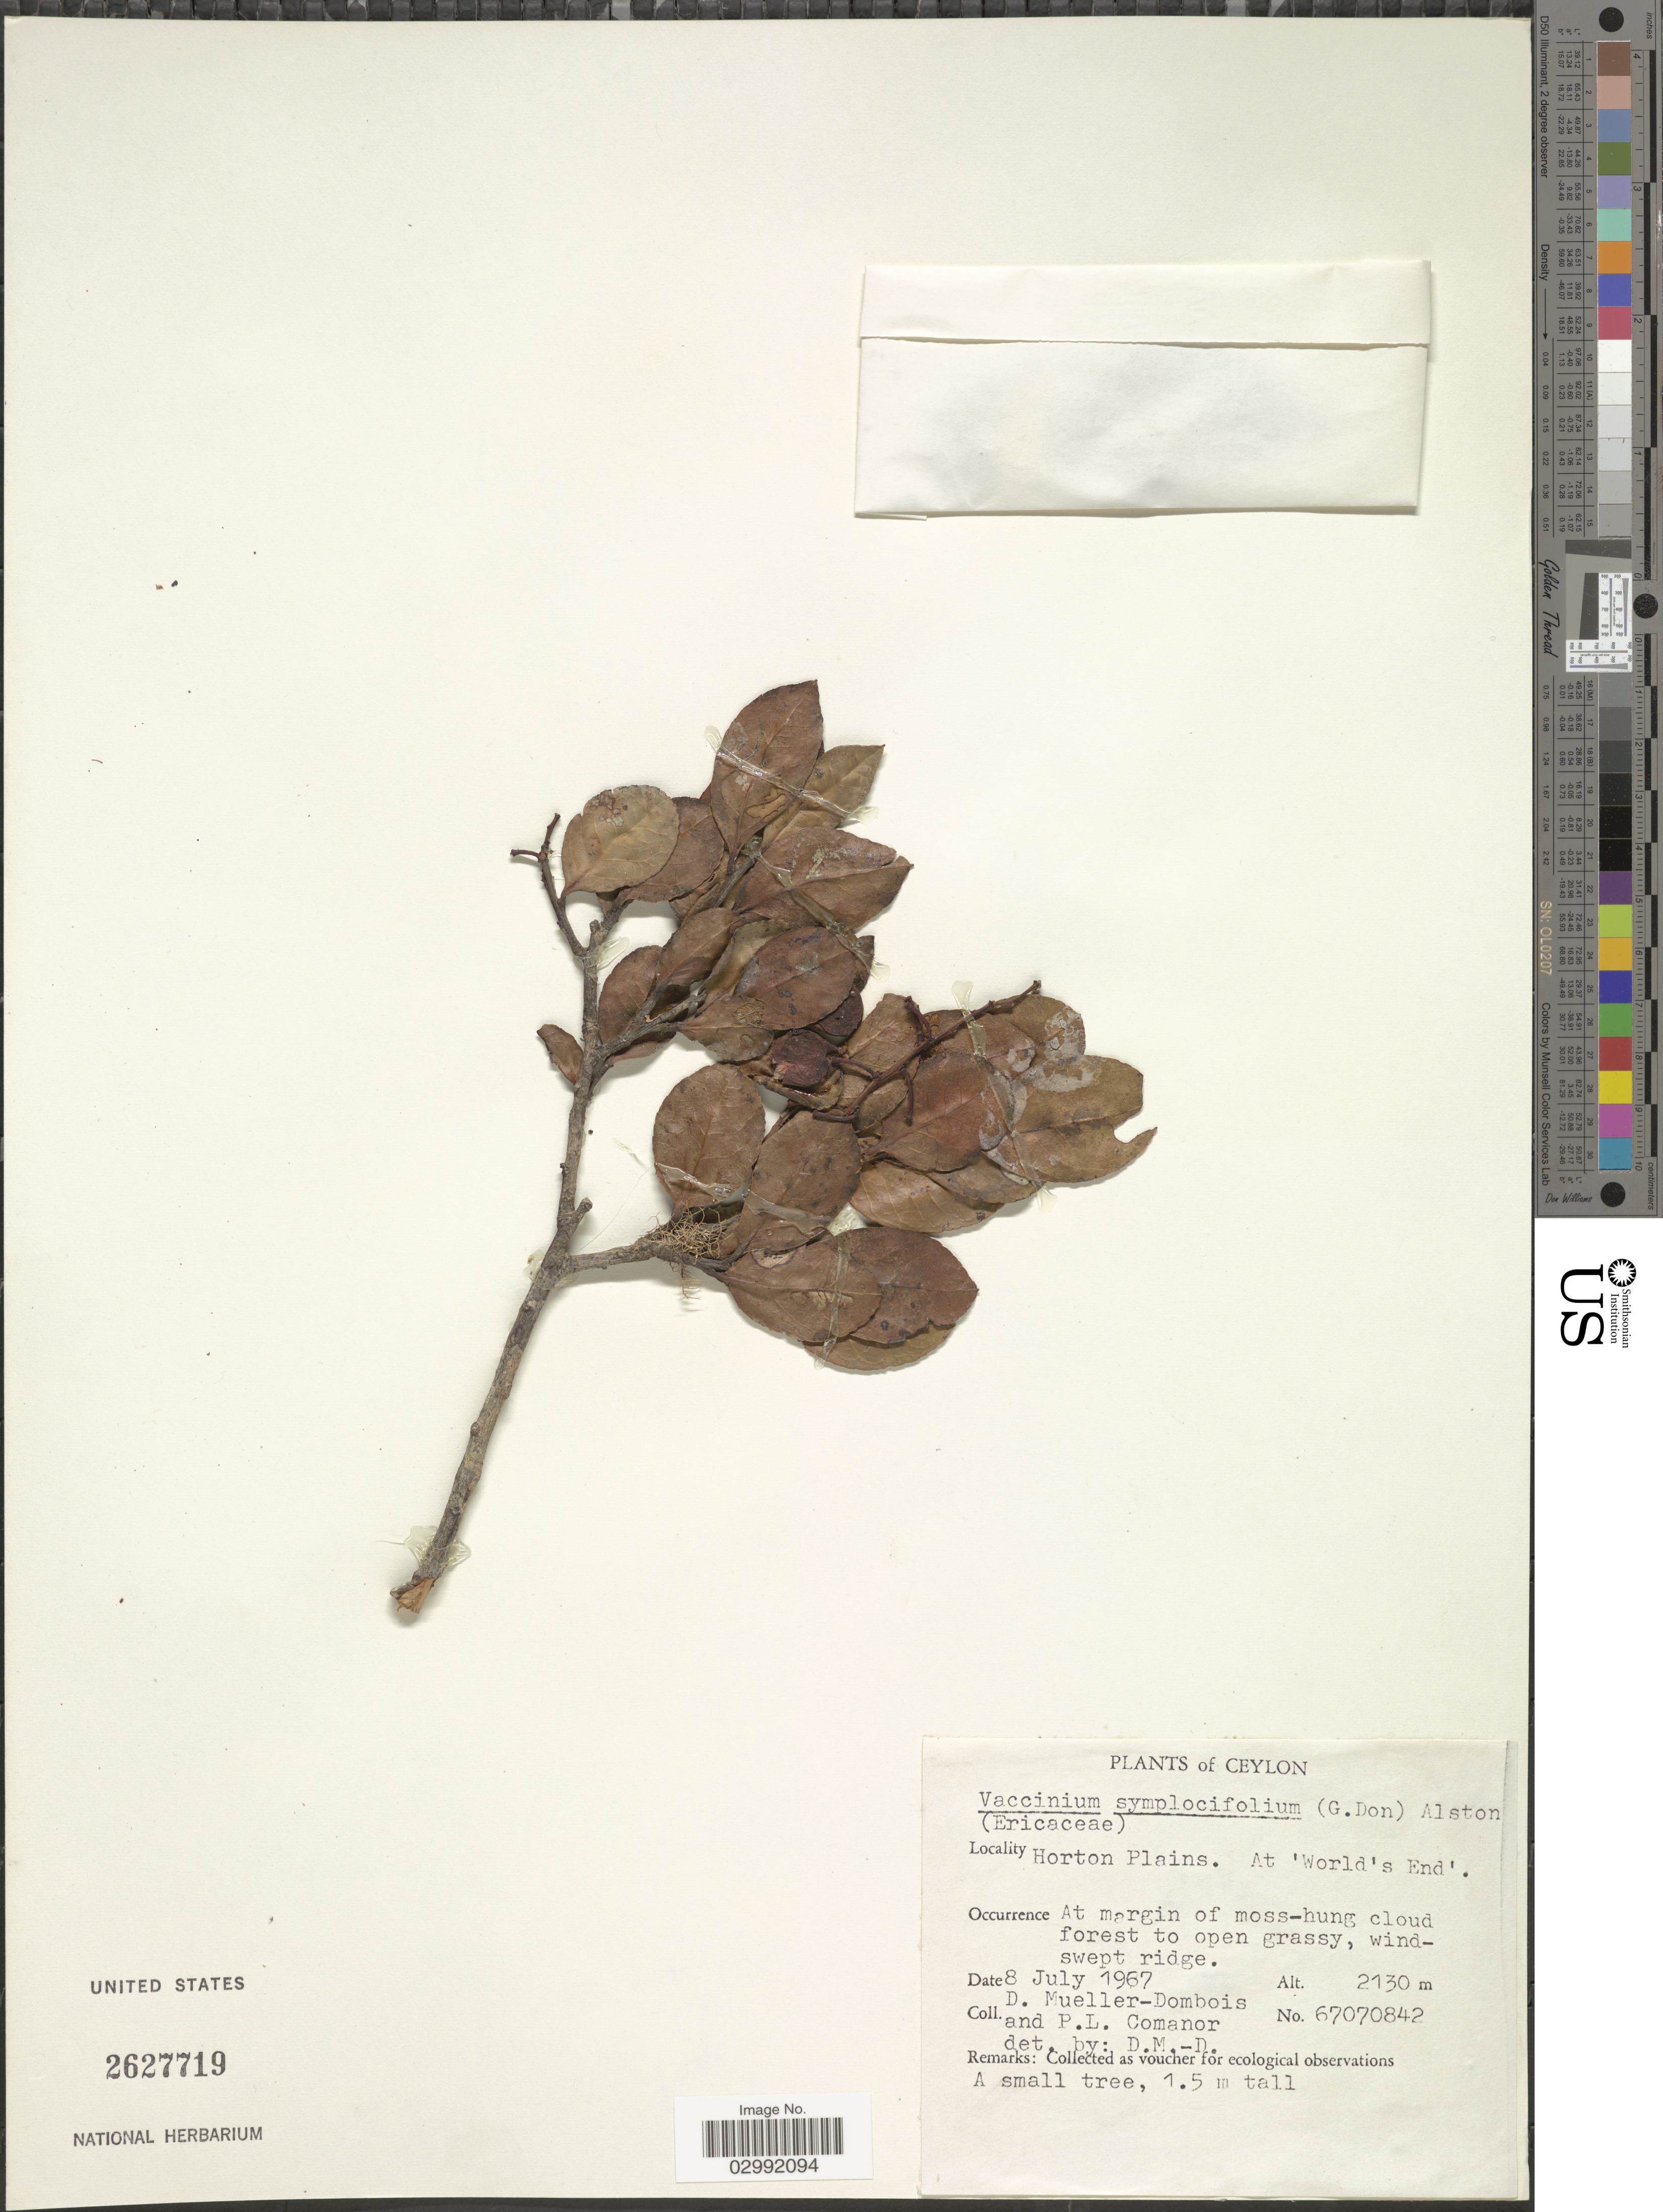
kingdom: Plantae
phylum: Tracheophyta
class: Magnoliopsida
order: Ericales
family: Ericaceae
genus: Vaccinium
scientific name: Vaccinium leschenaultii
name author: Wight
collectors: D. Mueller-Dombois & P. Comanor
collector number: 67070842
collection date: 1967-07-08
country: Sri Lanka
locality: Ceylon, Horton Plains. At 'World's End'.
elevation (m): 2130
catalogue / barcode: US 2627719